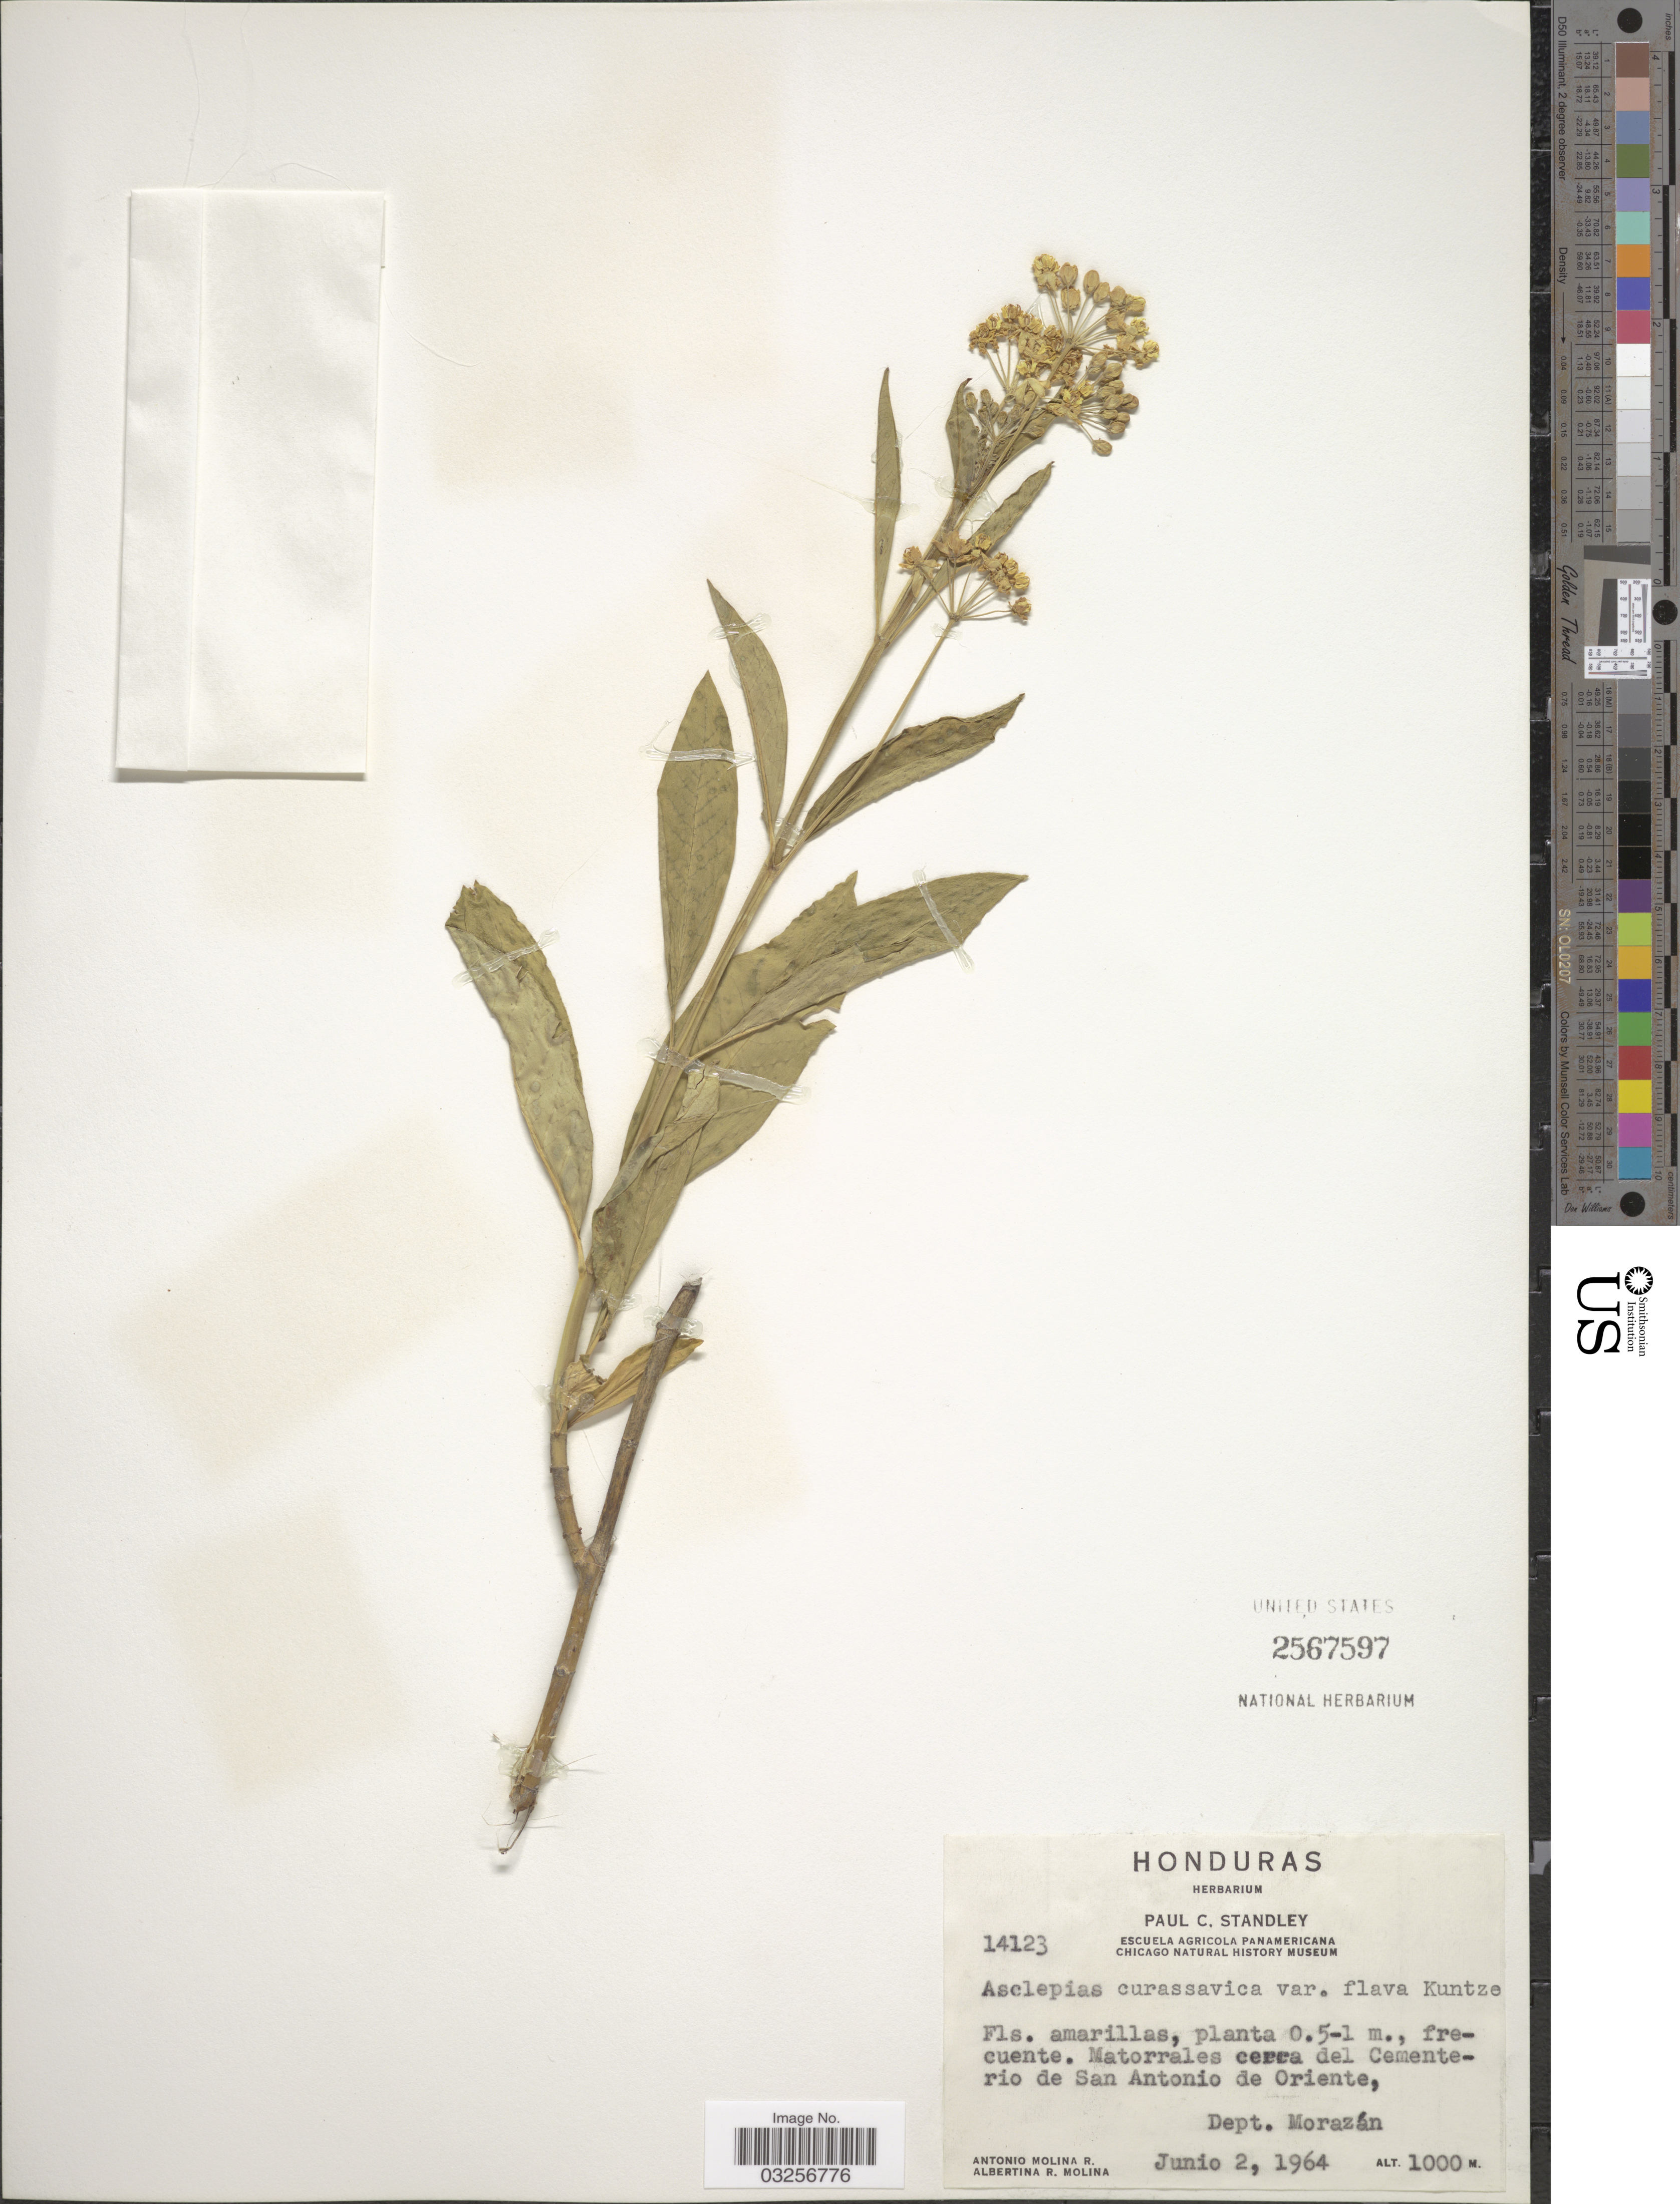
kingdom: Plantae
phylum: Tracheophyta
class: Magnoliopsida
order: Gentianales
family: Apocynaceae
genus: Asclepias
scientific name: Asclepias curassavica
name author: L.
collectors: A. Molina R. & A. R. Molina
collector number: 14123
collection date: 1964-06-02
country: Honduras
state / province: Fco. Morazán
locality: Matorrales cerca del Cementerio de San Antonio de Oriente, Dept. Morazán.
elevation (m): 1000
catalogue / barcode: US 2567597